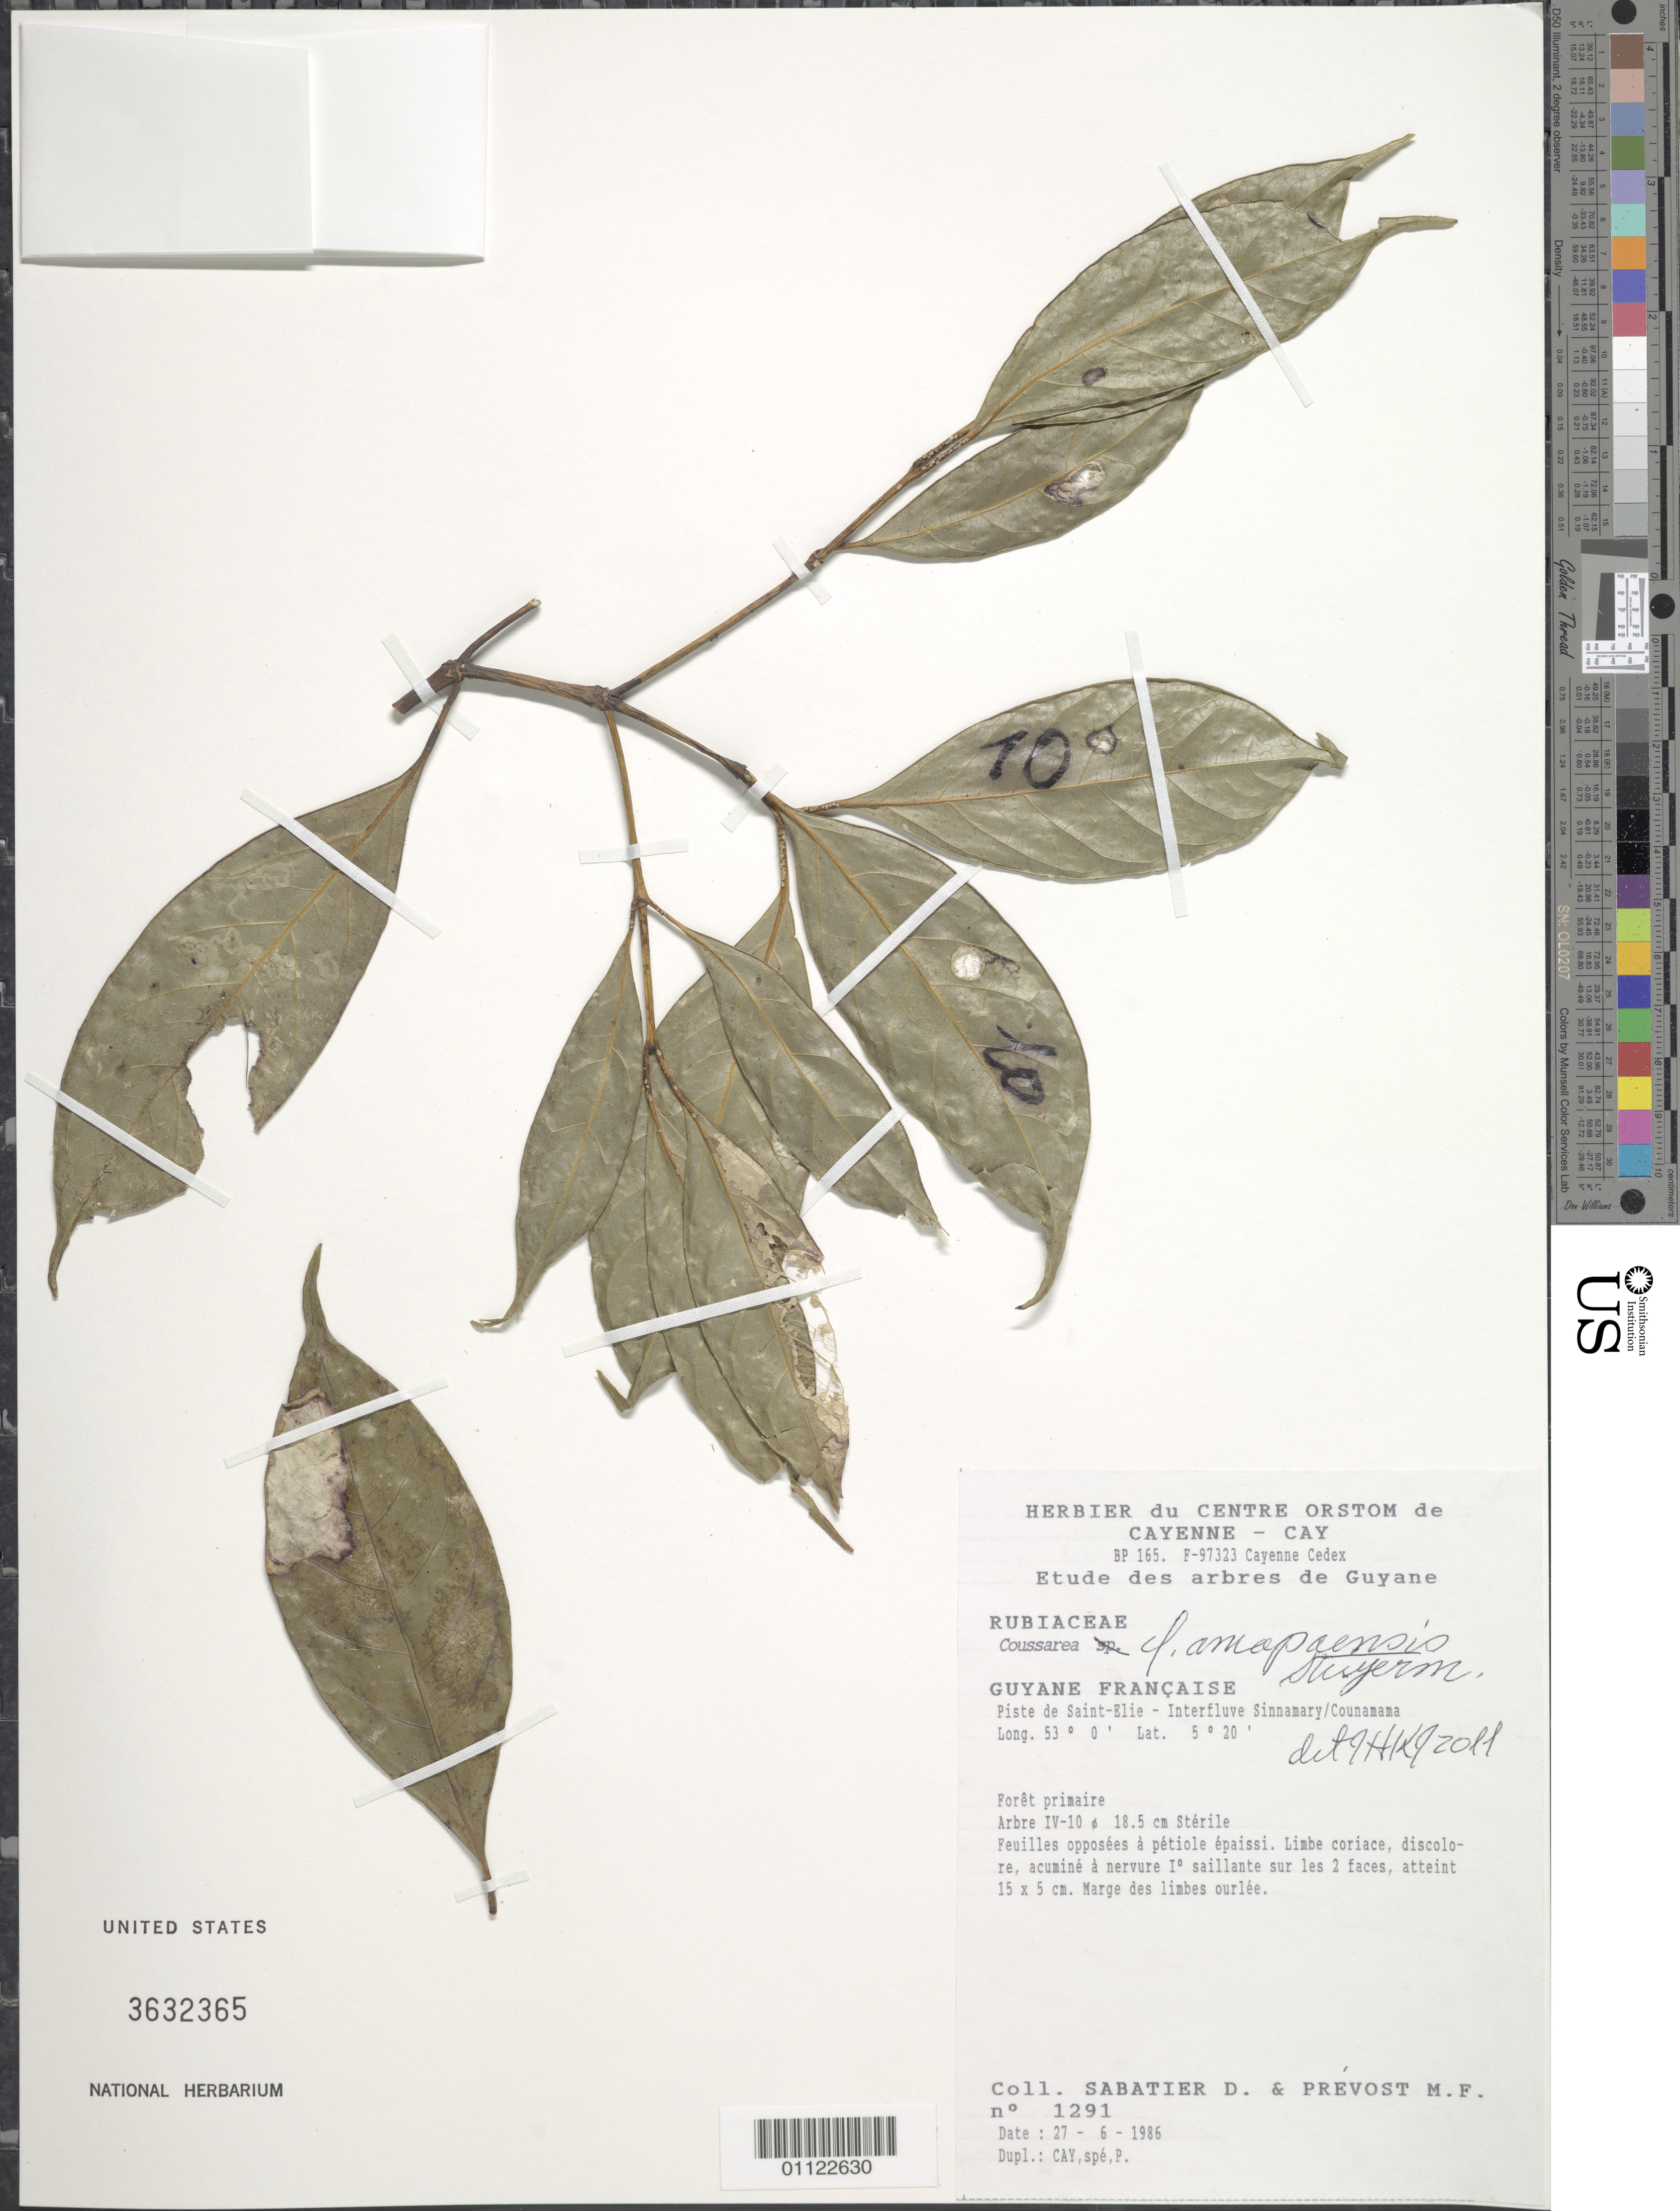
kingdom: Plantae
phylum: Tracheophyta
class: Magnoliopsida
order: Gentianales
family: Rubiaceae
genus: Coussarea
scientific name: Coussarea amapaensis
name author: Steyerm.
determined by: Kirkbride, J. H.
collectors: D. Sabatier & M.-F. Prévost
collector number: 1291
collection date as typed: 27-Jun-86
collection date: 1986-06-27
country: French Guiana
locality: Piste de Saint-Élie, interfleuve Sinnamary-Counamama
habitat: Primary forest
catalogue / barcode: US 3632365